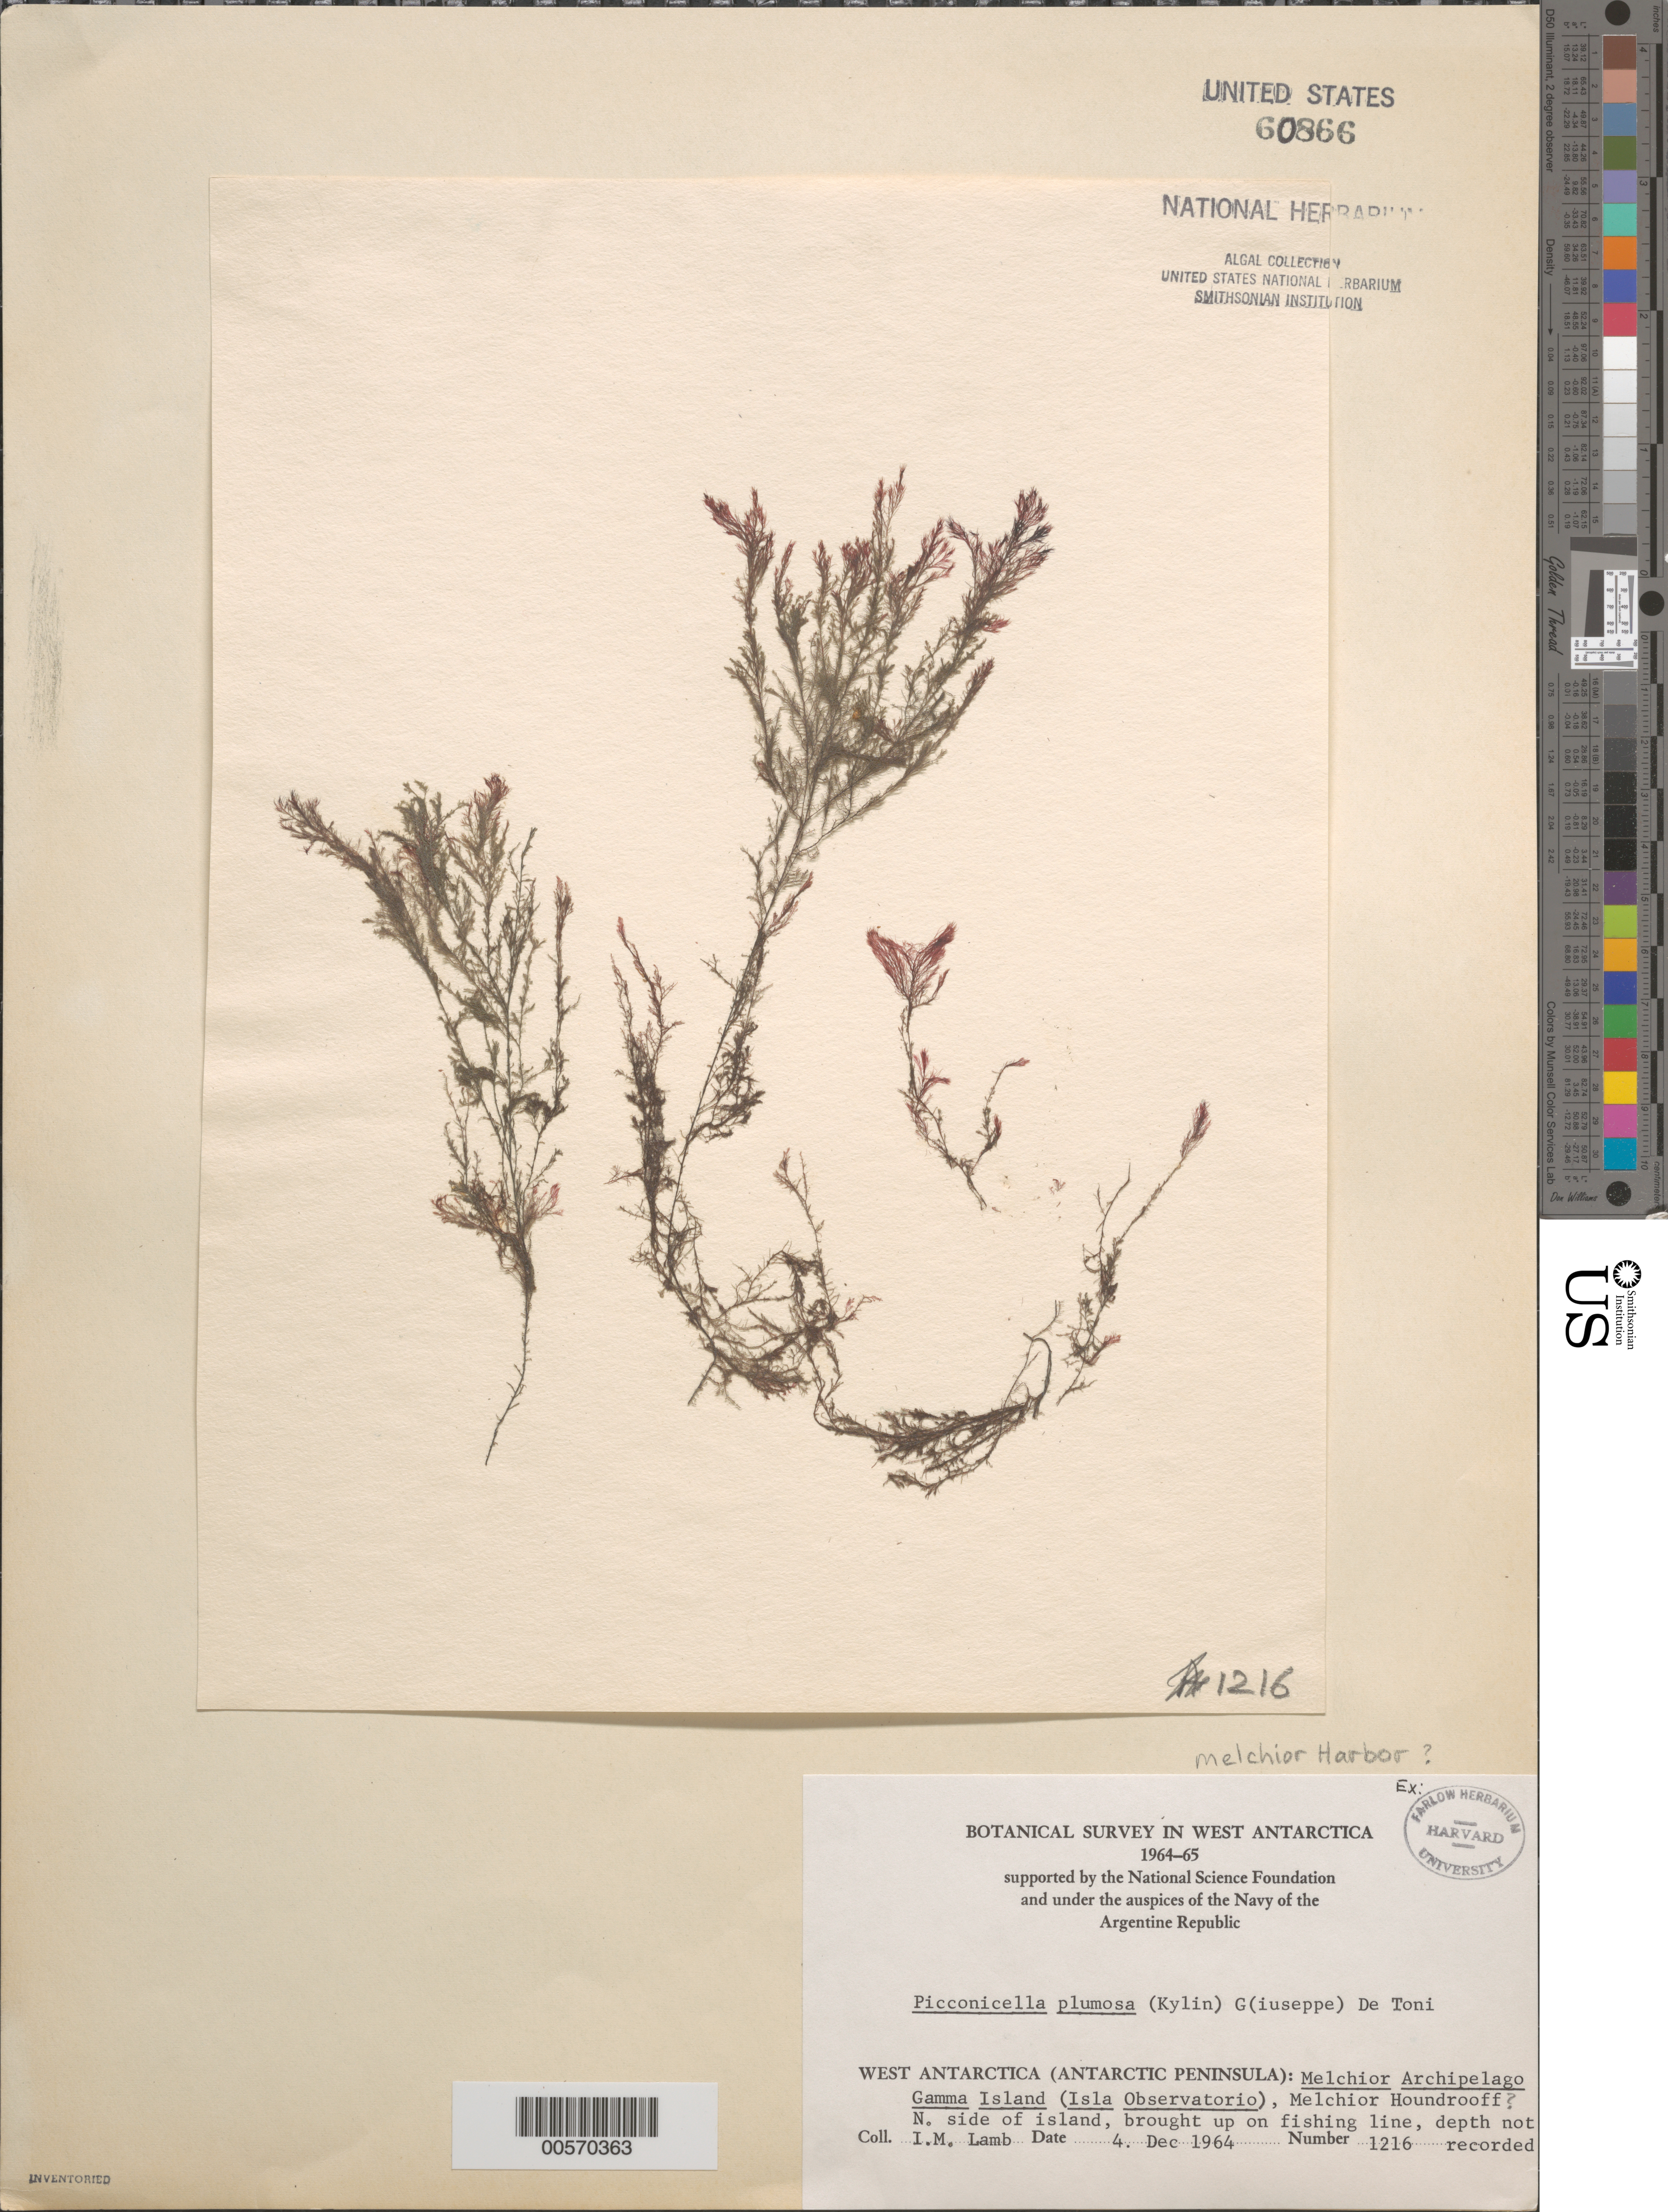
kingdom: Plantae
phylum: Rhodophyta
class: Florideophyceae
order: Ceramiales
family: Rhodomelaceae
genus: Picconiella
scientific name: Picconiella plumosa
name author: (Kylin) De Toni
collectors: I. M. Lamb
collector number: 1216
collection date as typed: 04 Dec 1964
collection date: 1964-12-04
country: Antarctica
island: Gamma Island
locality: Melchior Harbor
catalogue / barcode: US 60866